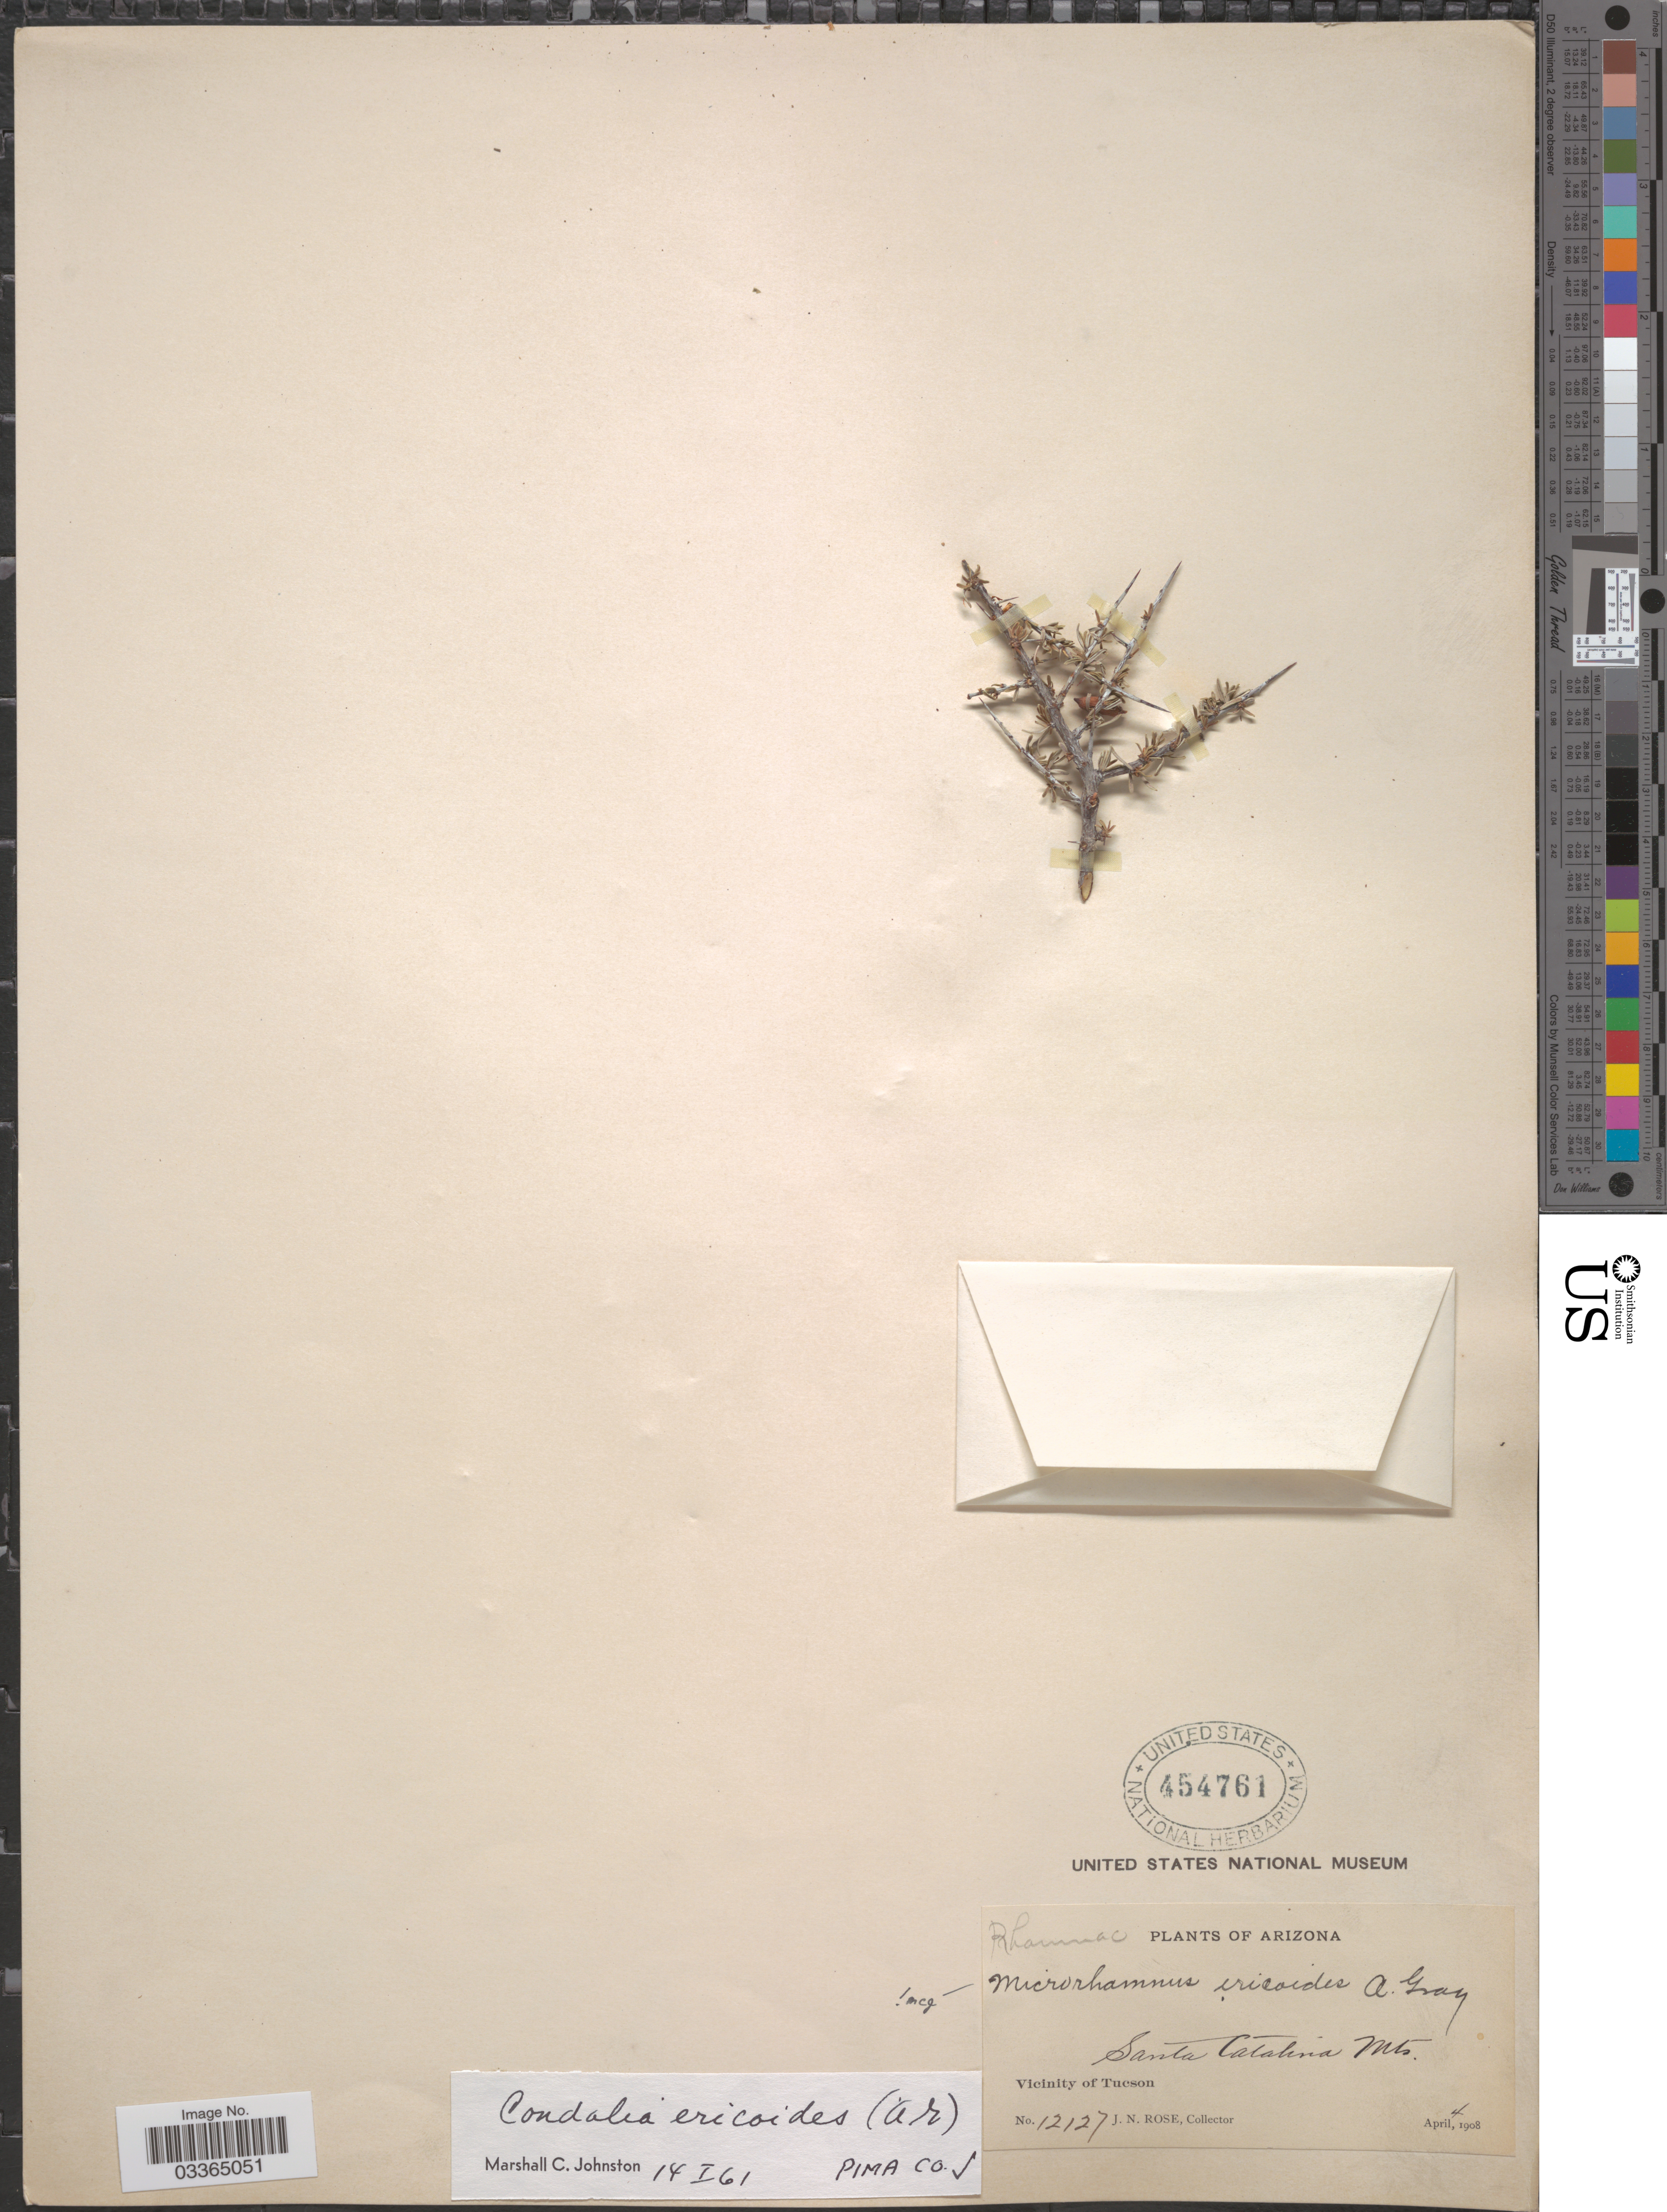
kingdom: Plantae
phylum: Tracheophyta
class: Magnoliopsida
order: Rosales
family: Rhamnaceae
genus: Condalia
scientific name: Condalia ericoides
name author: (A. Gray) M.C. Johnst.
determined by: Johnston, Marshall C.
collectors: J. N. Rose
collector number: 12127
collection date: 1908-04-04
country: United States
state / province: Arizona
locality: Santa Catalina Mts., Vicinity of Tucson.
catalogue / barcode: US 454761